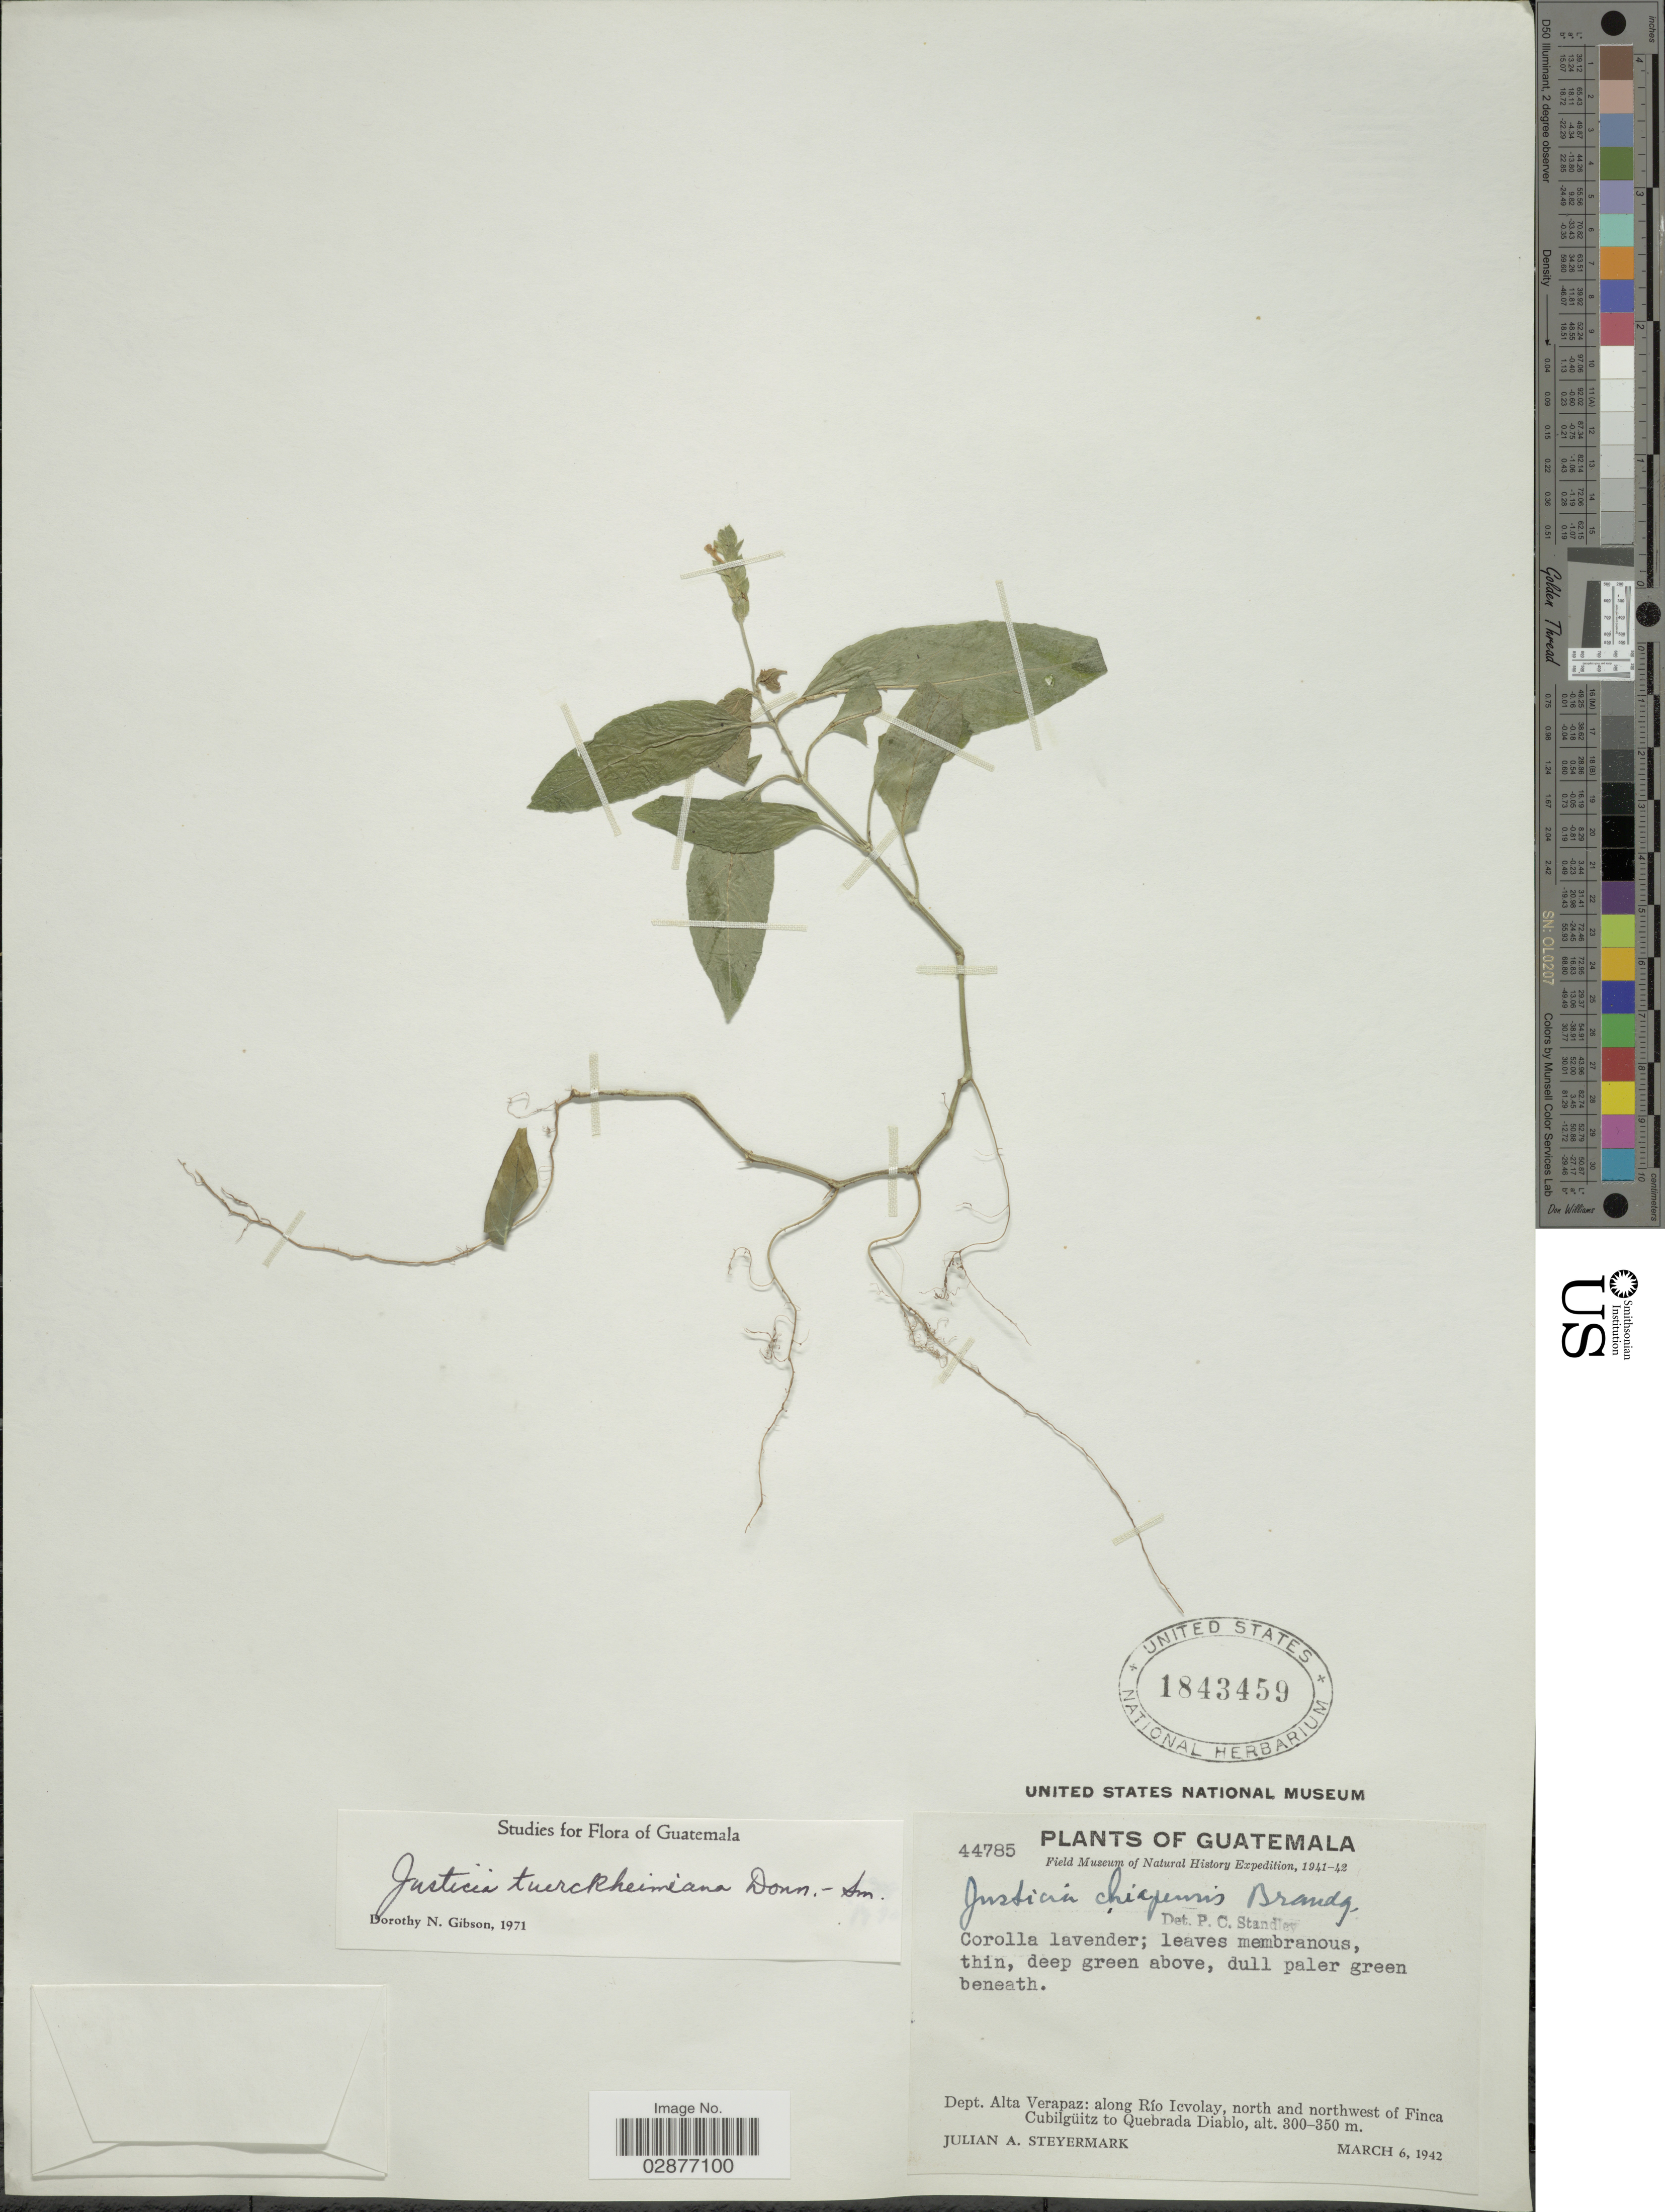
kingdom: Plantae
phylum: Tracheophyta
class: Magnoliopsida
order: Lamiales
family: Acanthaceae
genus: Justicia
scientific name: Justicia tuerkheimiana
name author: Donn. Sm.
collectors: J. Steyermark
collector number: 44785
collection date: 1942-03-06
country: Guatemala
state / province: Alta Verapaz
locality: Dept. Alta Verapaz: along Río Icvolay, north and northwest of Finca Cubilgüitz to Quebrada Diablo.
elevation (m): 300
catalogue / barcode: US 1843459